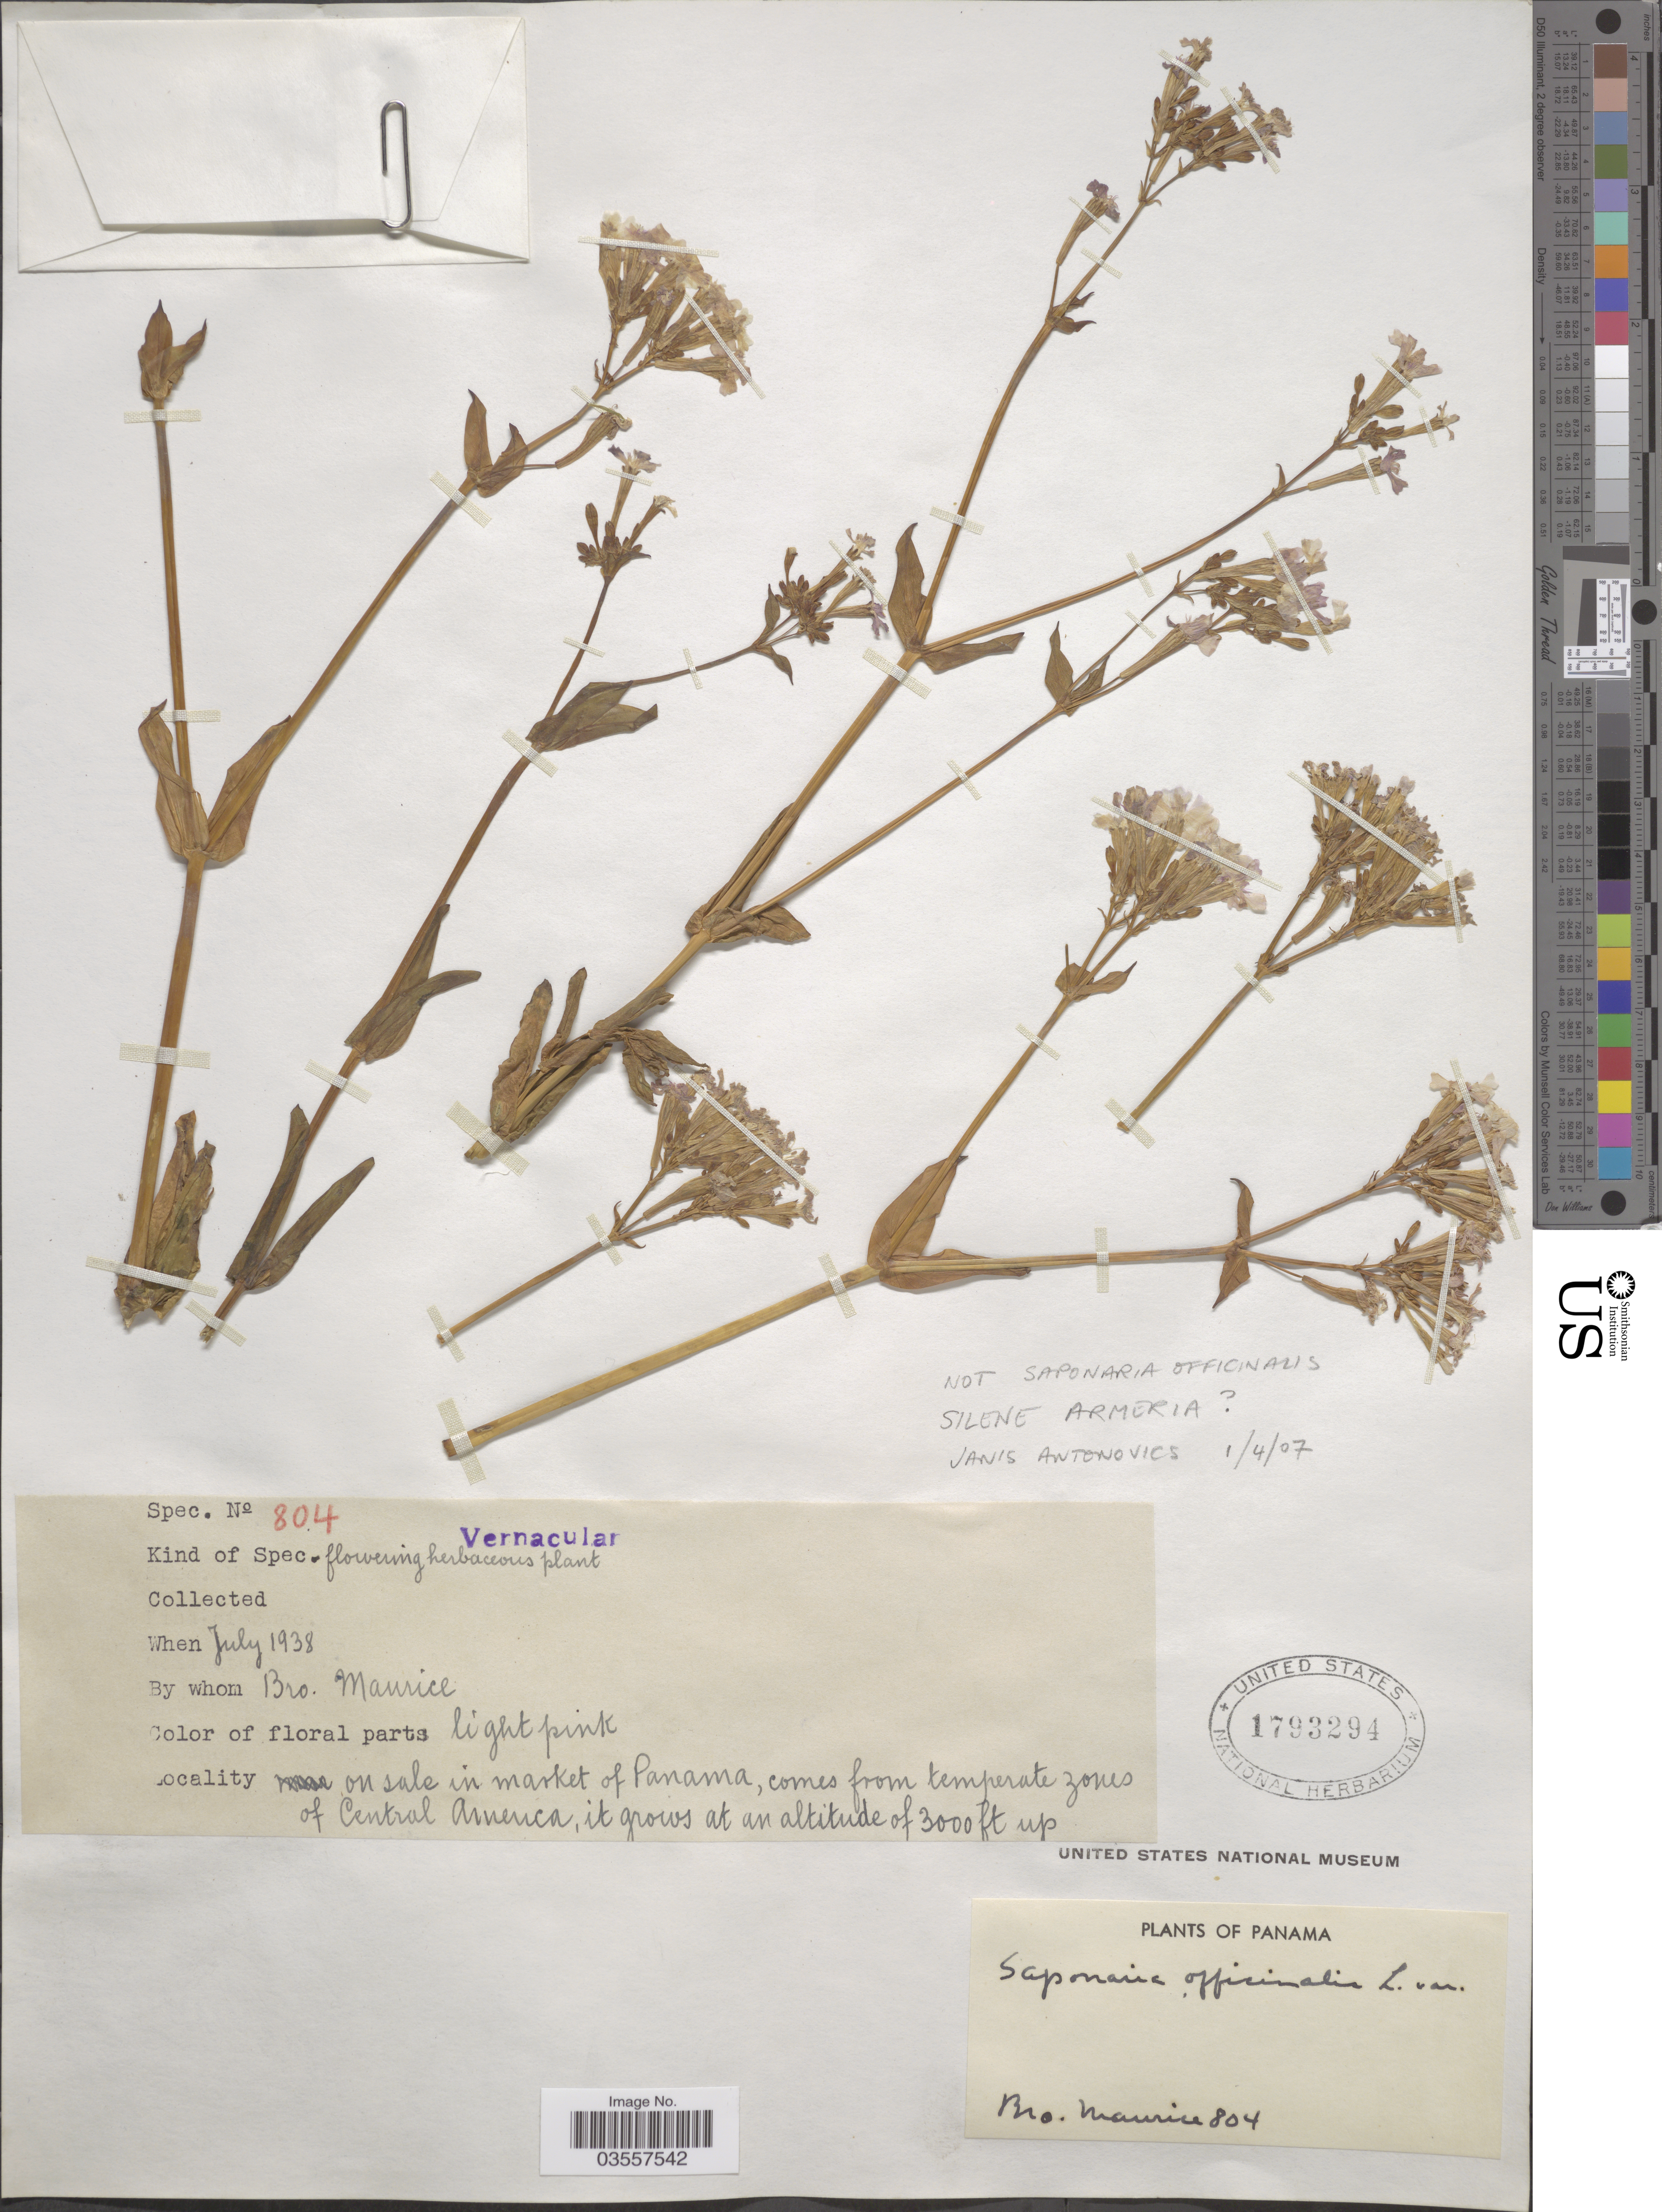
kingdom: Plantae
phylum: Tracheophyta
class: Magnoliopsida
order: Caryophyllales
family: Caryophyllaceae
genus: Saponaria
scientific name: Saponaria officinalis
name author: L.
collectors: B. Maurice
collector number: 804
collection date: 1938-07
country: Panama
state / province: Panamá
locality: On sale in market of Panama.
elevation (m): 914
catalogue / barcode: US 1793294